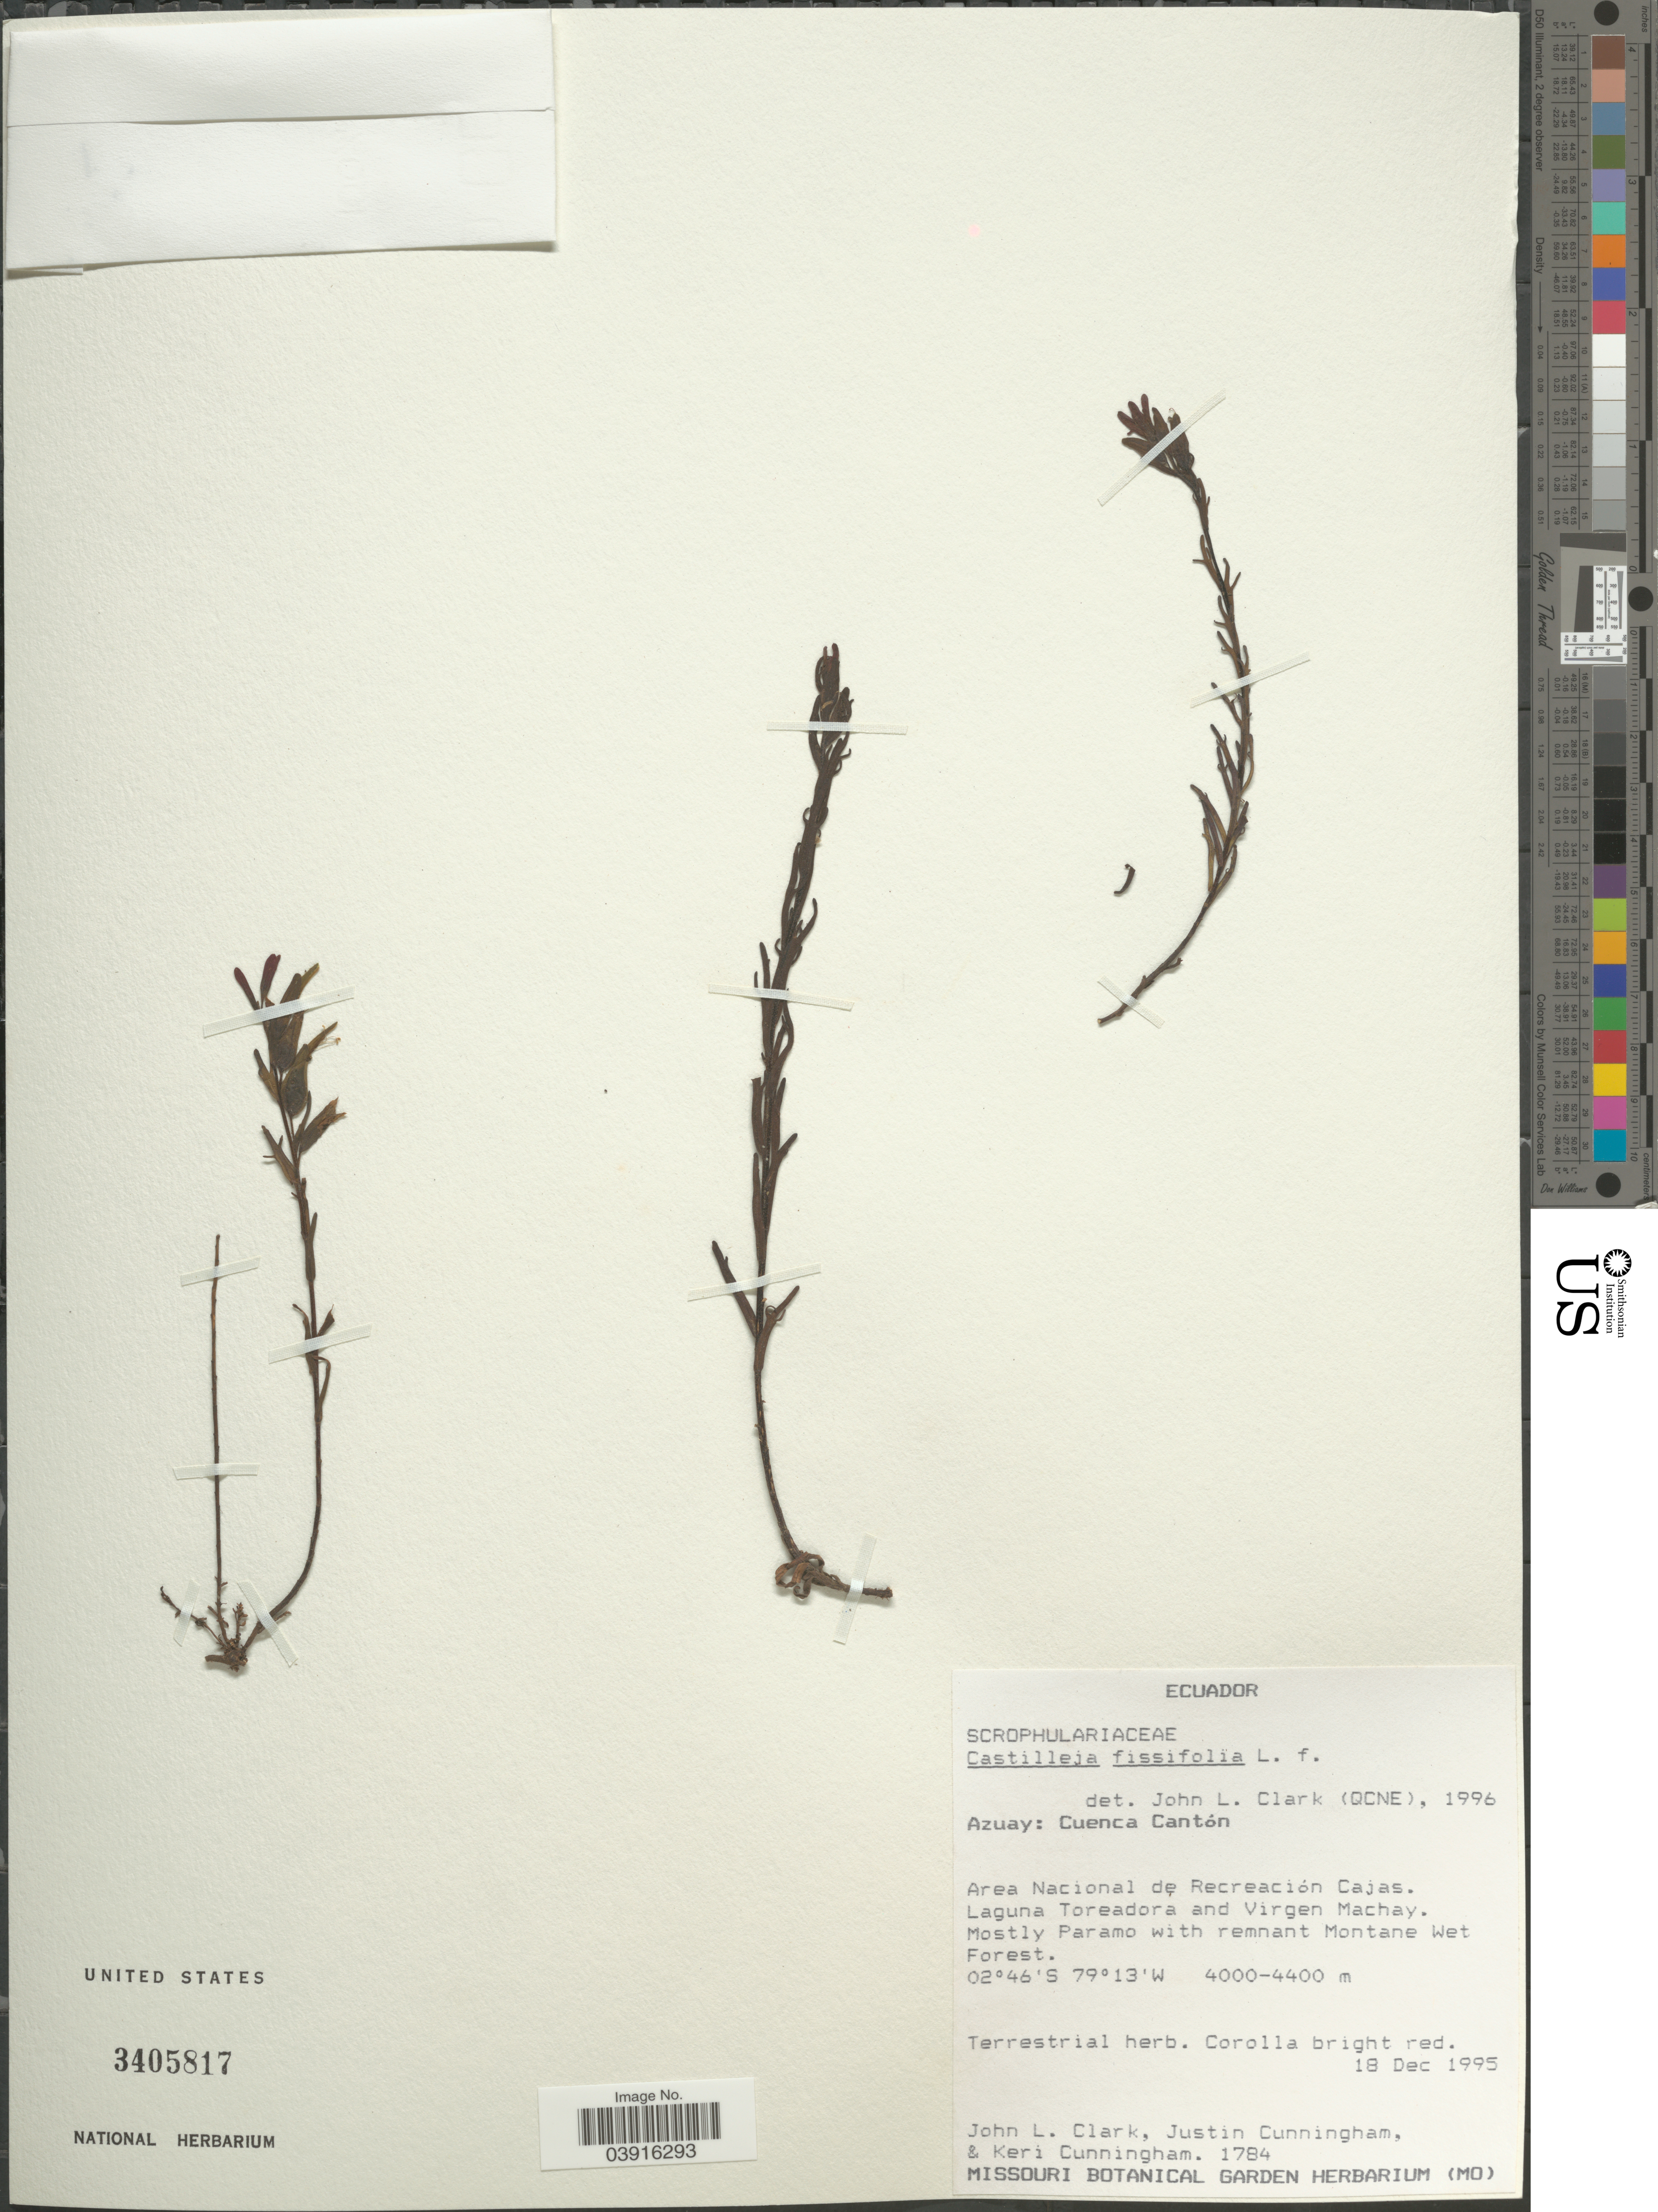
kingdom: Plantae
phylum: Tracheophyta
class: Magnoliopsida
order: Lamiales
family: Orobanchaceae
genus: Castilleja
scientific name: Castilleja fissifolia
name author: L. f.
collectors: J. L. Clark, J. Cunningham & K. Cunningham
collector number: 1784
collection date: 1995-12-18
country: Ecuador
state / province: Azuay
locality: Azuay: Cuenca Cantón. Area Nacional de Recreación Cajas. Laguna Toreadora and Virgen Machay.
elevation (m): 4000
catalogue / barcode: US 3405817